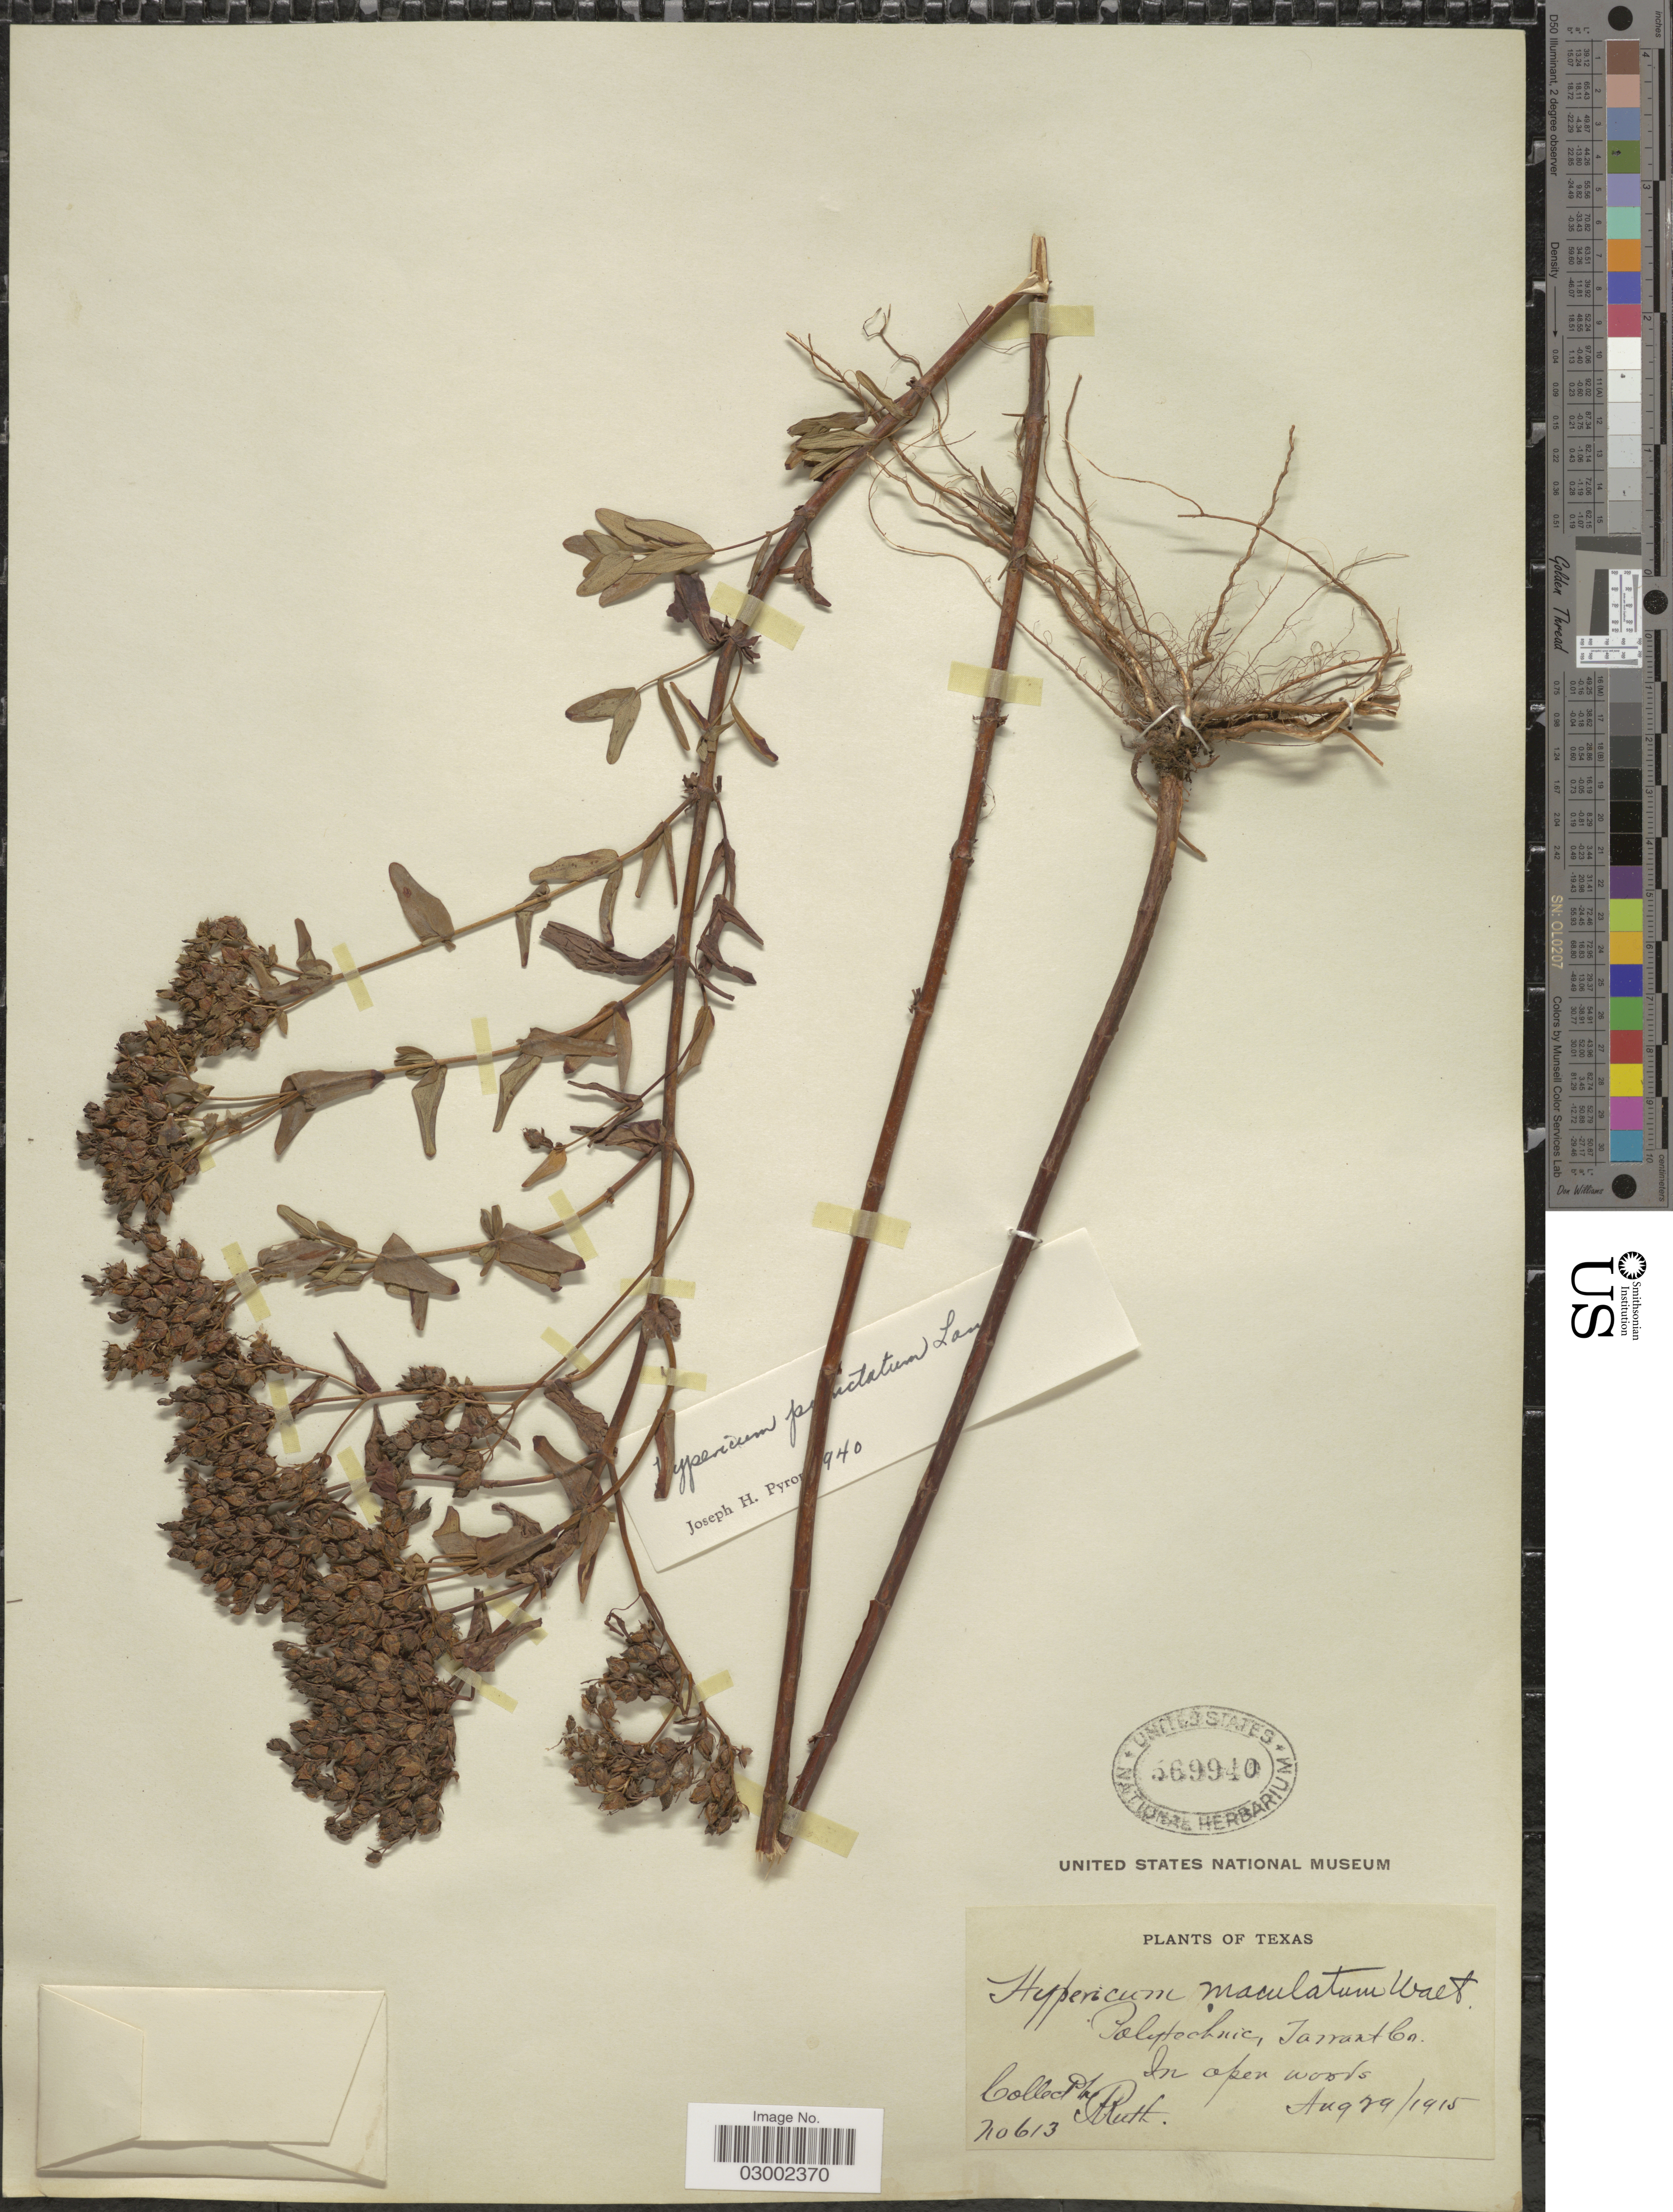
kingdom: Plantae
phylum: Tracheophyta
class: Magnoliopsida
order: Malpighiales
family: Hypericaceae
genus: Hypericum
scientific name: Hypericum punctatum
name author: Lam.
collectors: A. Ruth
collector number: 613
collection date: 1915-08-29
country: United States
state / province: Texas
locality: Polytechnic, Tarrant Co.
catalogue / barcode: US 569940